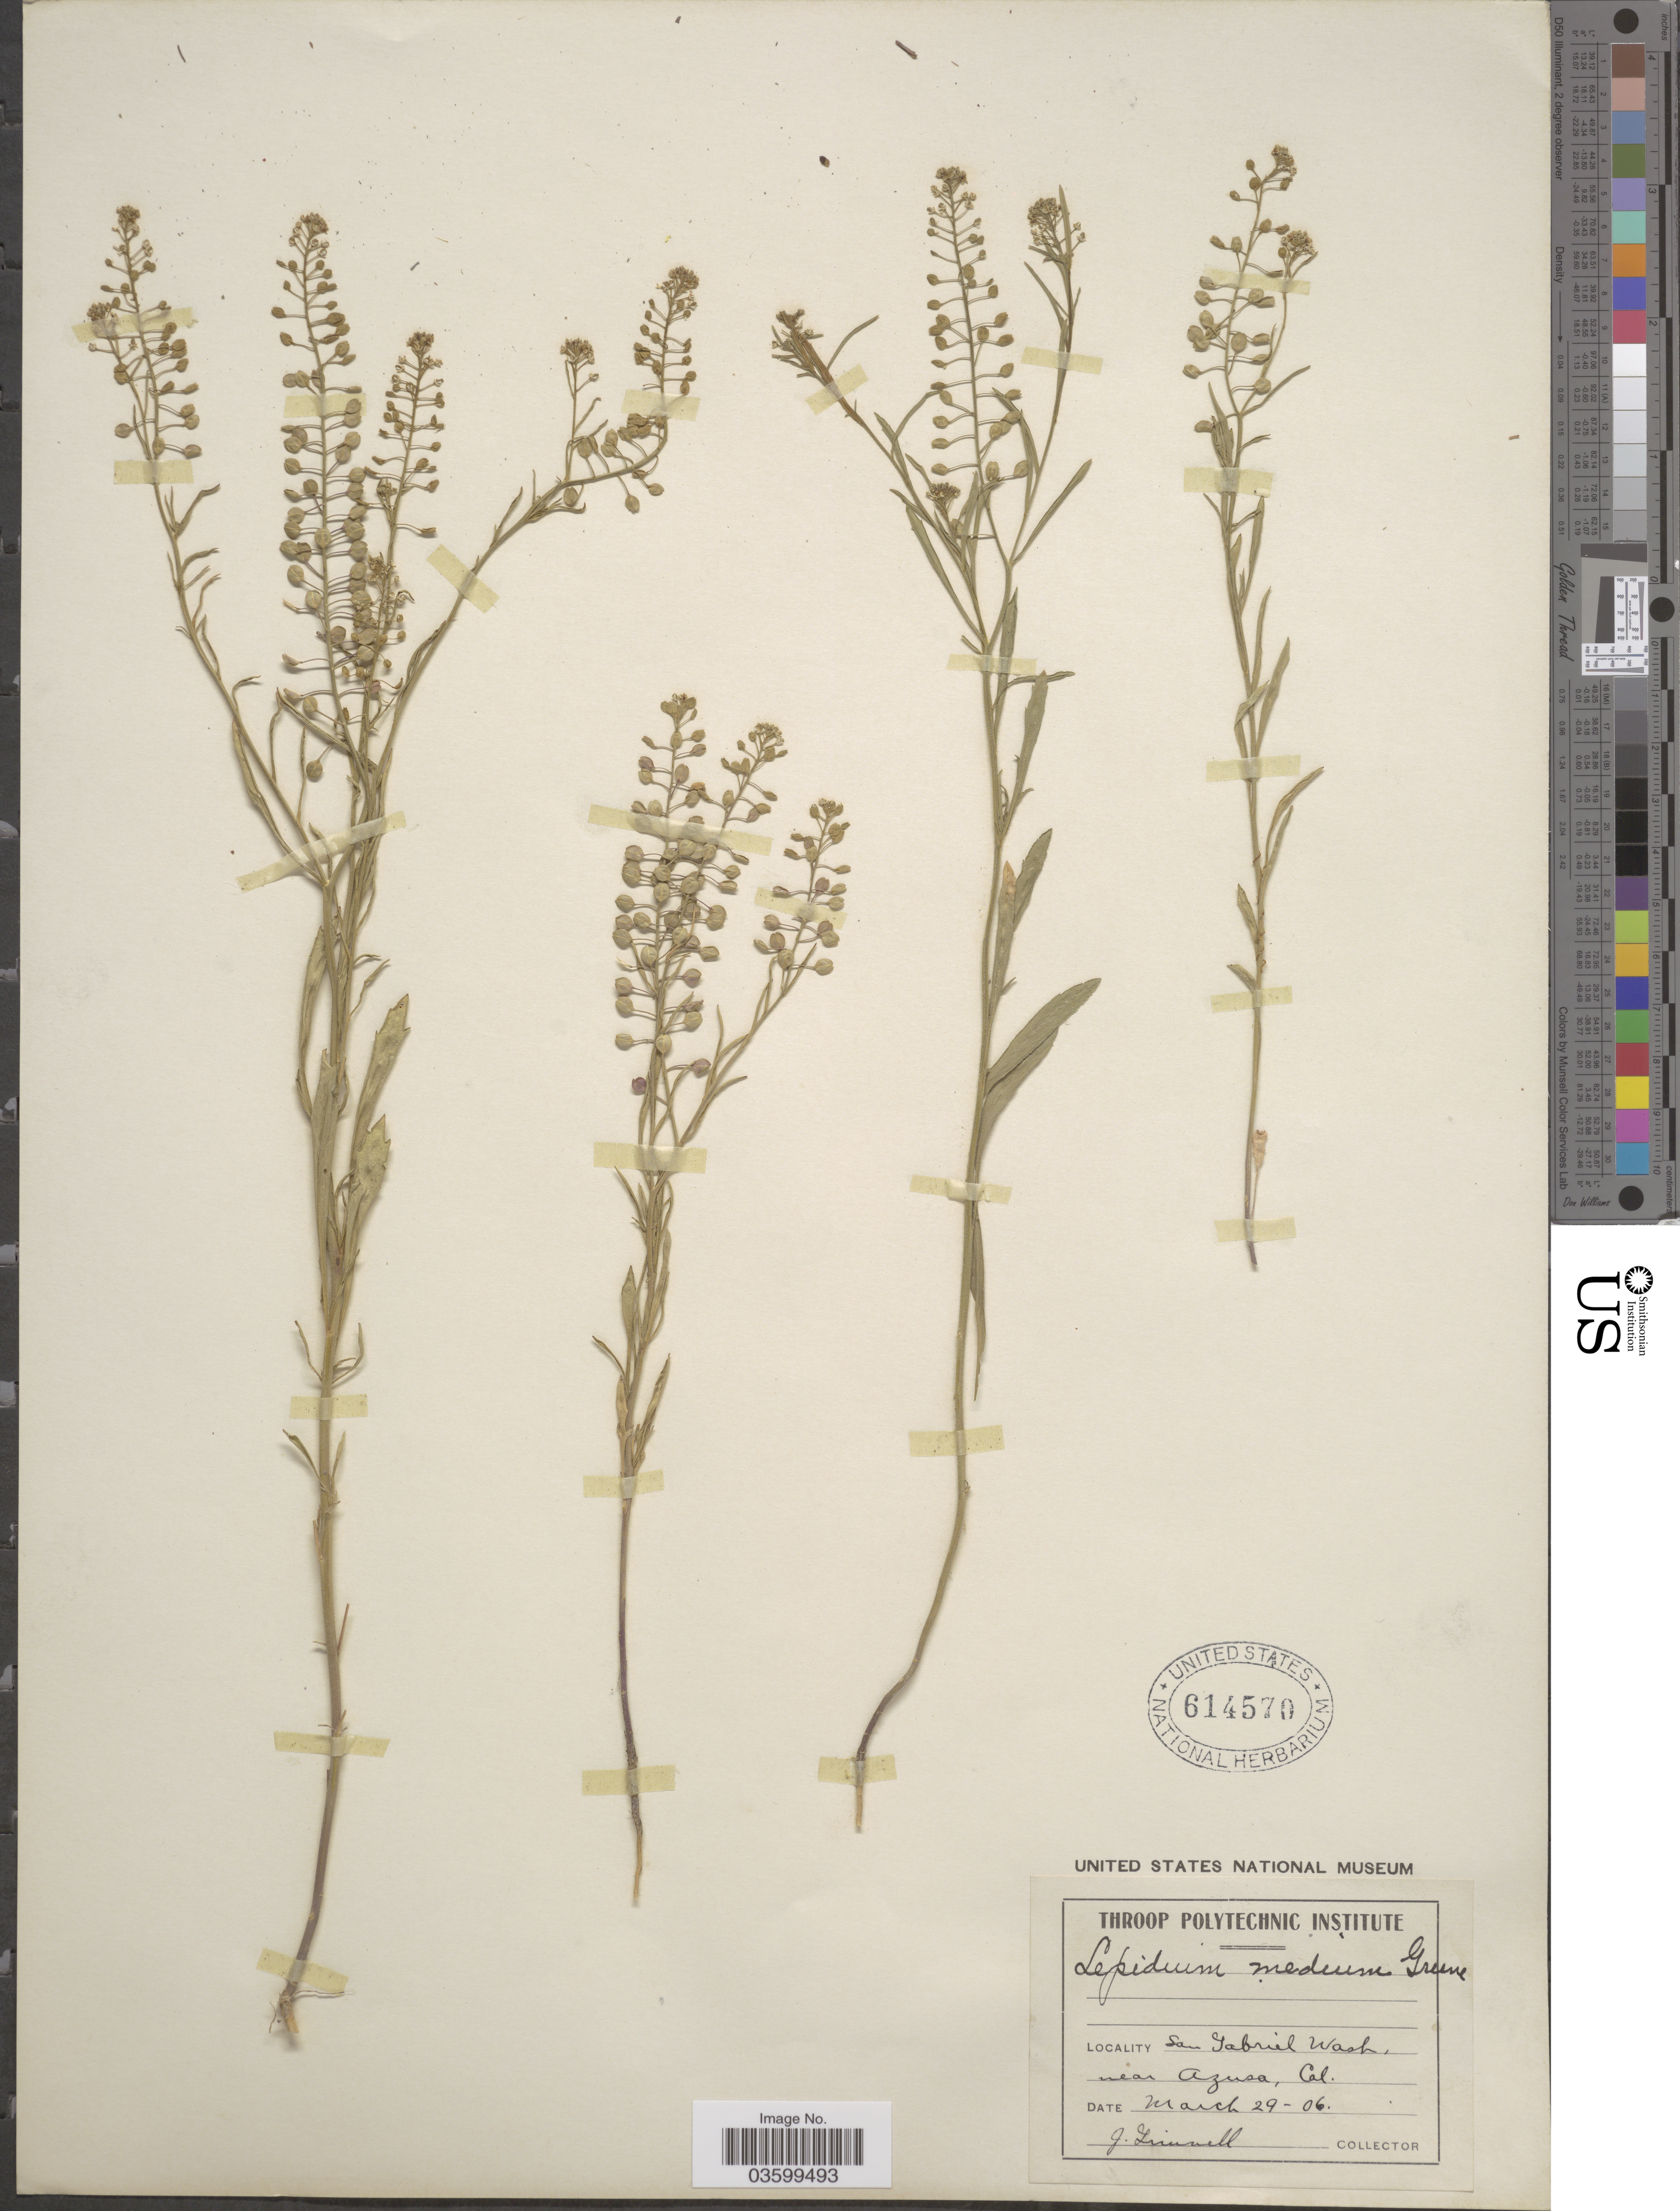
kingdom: Plantae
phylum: Tracheophyta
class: Magnoliopsida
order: Brassicales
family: Brassicaceae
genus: Lepidium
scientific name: Lepidium virginicum var. medium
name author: (Greene) C.L. Hitchc.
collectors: J. Grinnell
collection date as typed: Transcribed d/m/y: 29/3/6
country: United States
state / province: California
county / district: Los Angeles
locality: San Gabriel Wash. near Azusa.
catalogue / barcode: US 614570